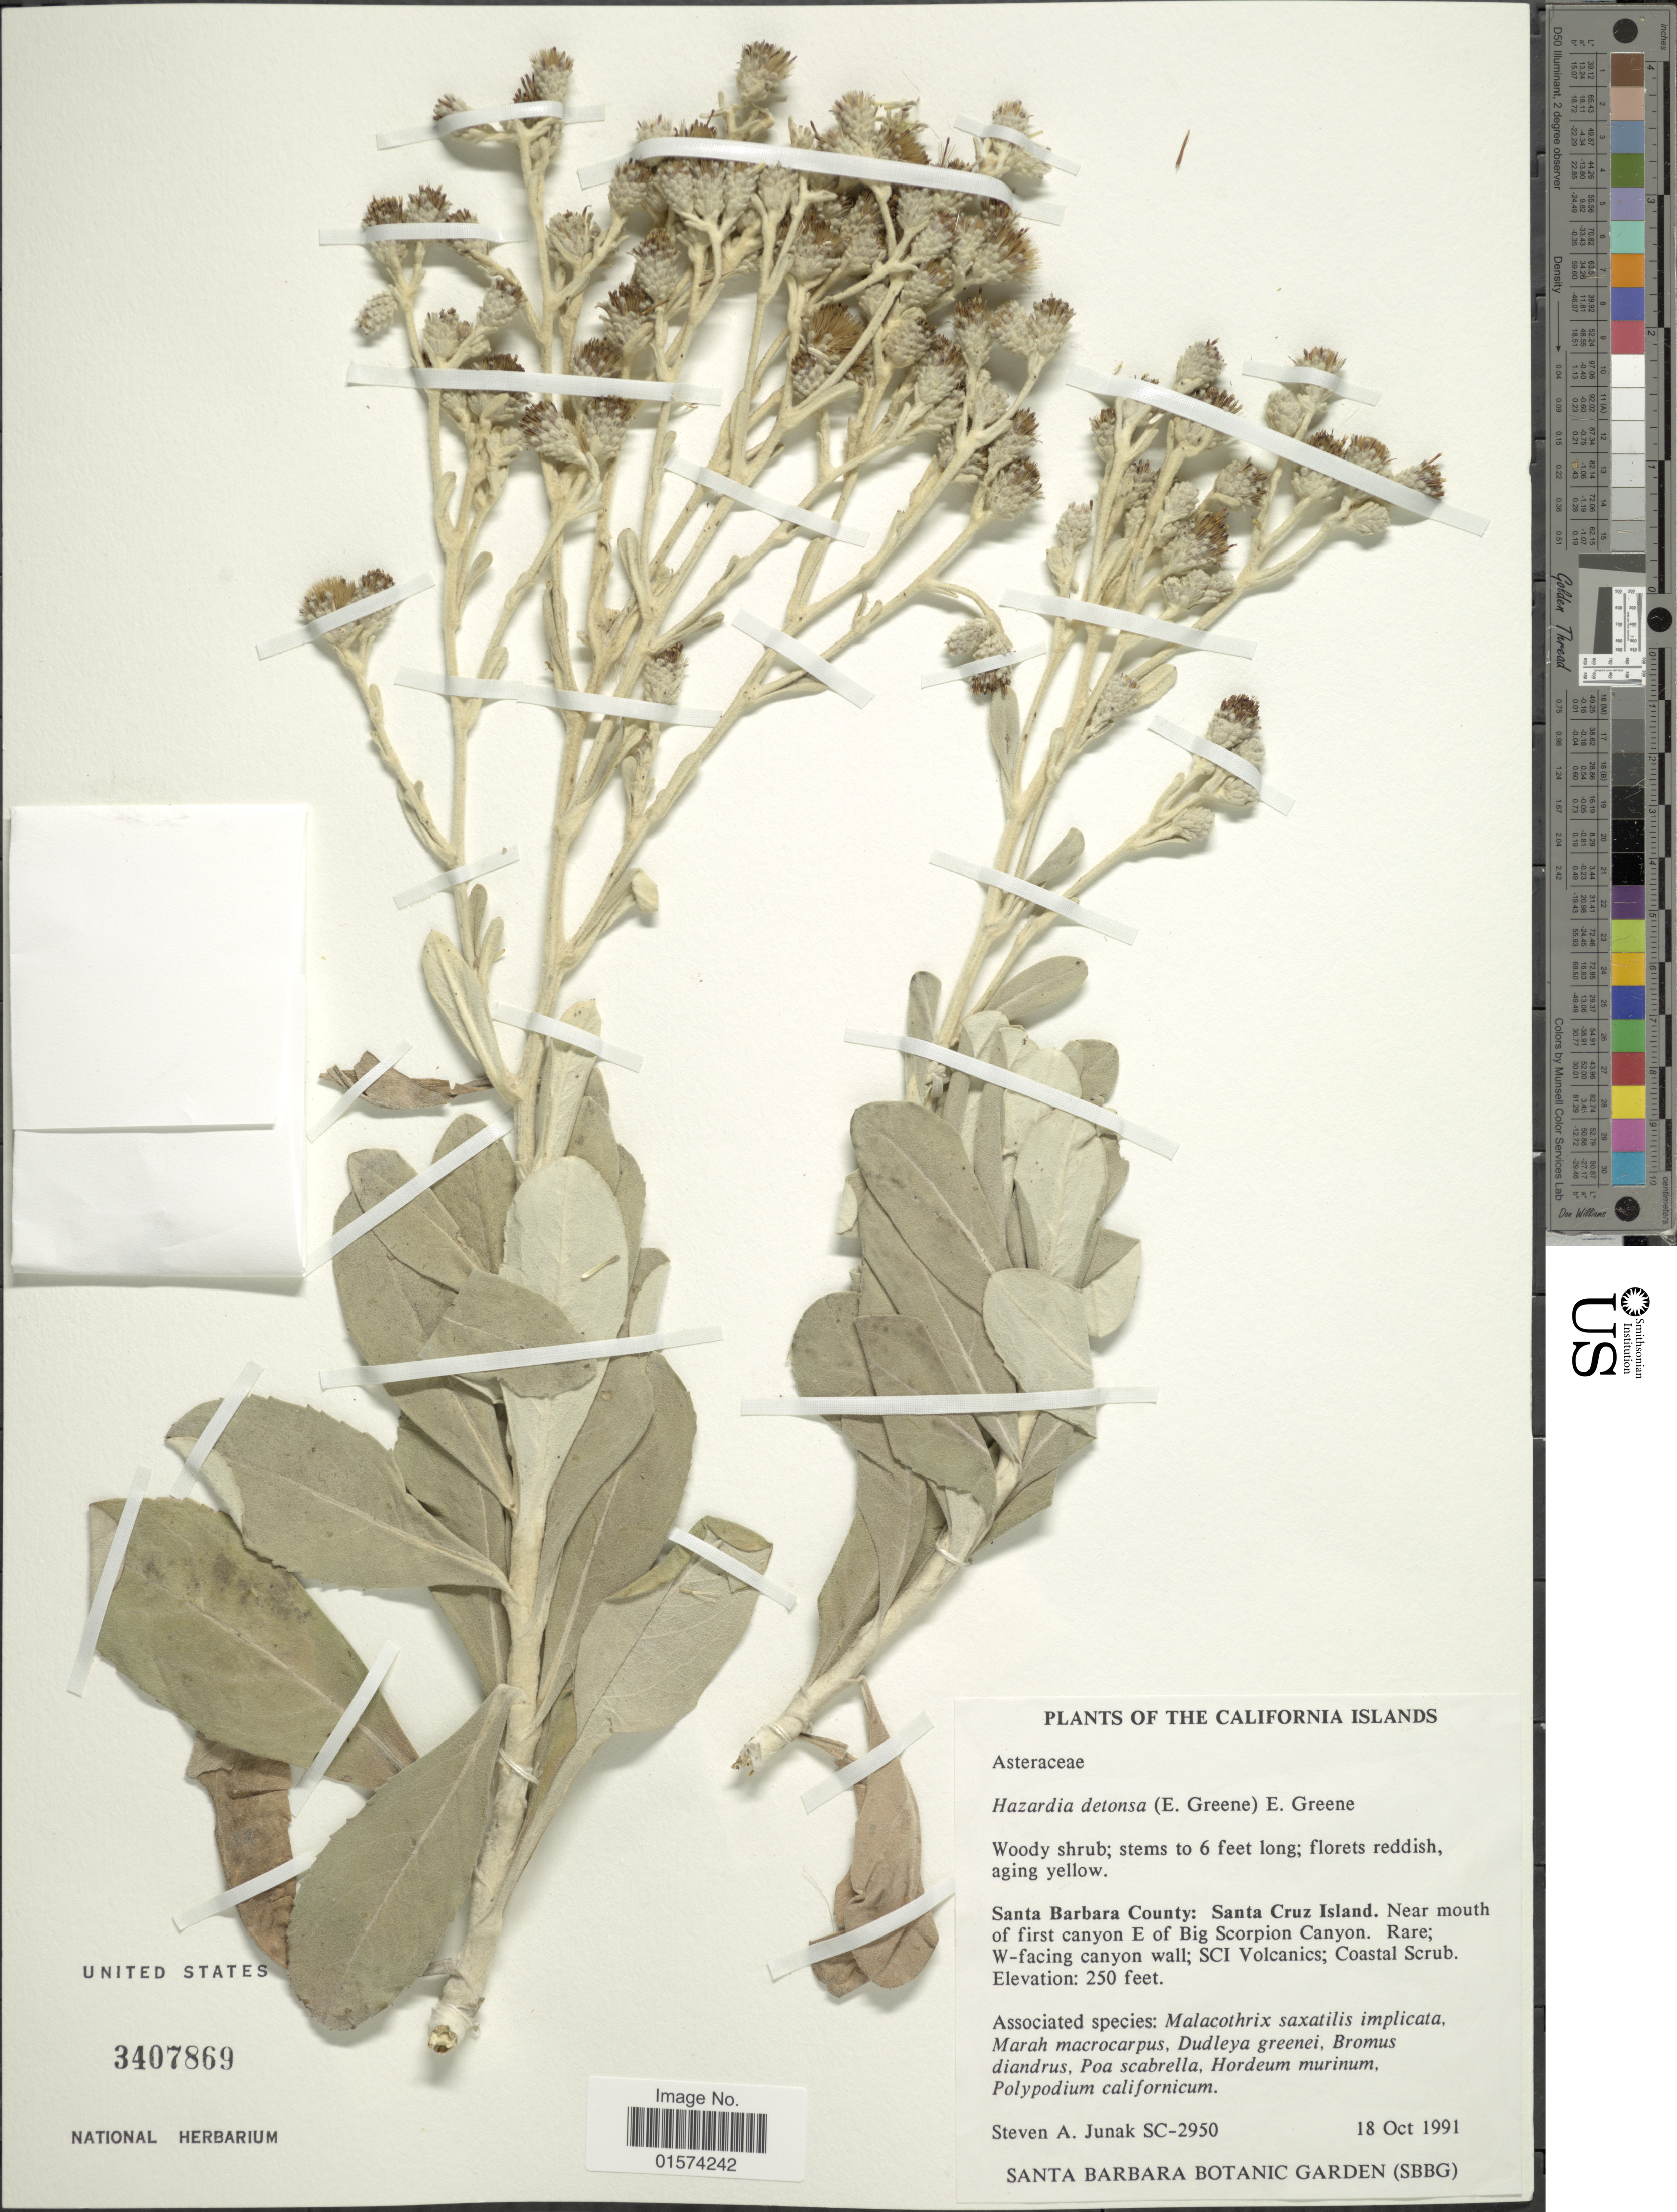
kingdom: Plantae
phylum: Tracheophyta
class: Magnoliopsida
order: Asterales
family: Asteraceae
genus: Hazardia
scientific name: Hazardia detonsa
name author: Greene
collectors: S. Junak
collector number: SC-2950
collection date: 1991-10-18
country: United States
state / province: California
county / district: Santa Barbara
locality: California Islands, Santa Barbara County: Santa Cruz Island, near mouth of first canyon E of Big Scorpion Canyon: Rare; W-facing canyon wall; SCI Volcanics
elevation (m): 76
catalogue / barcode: US 3407869